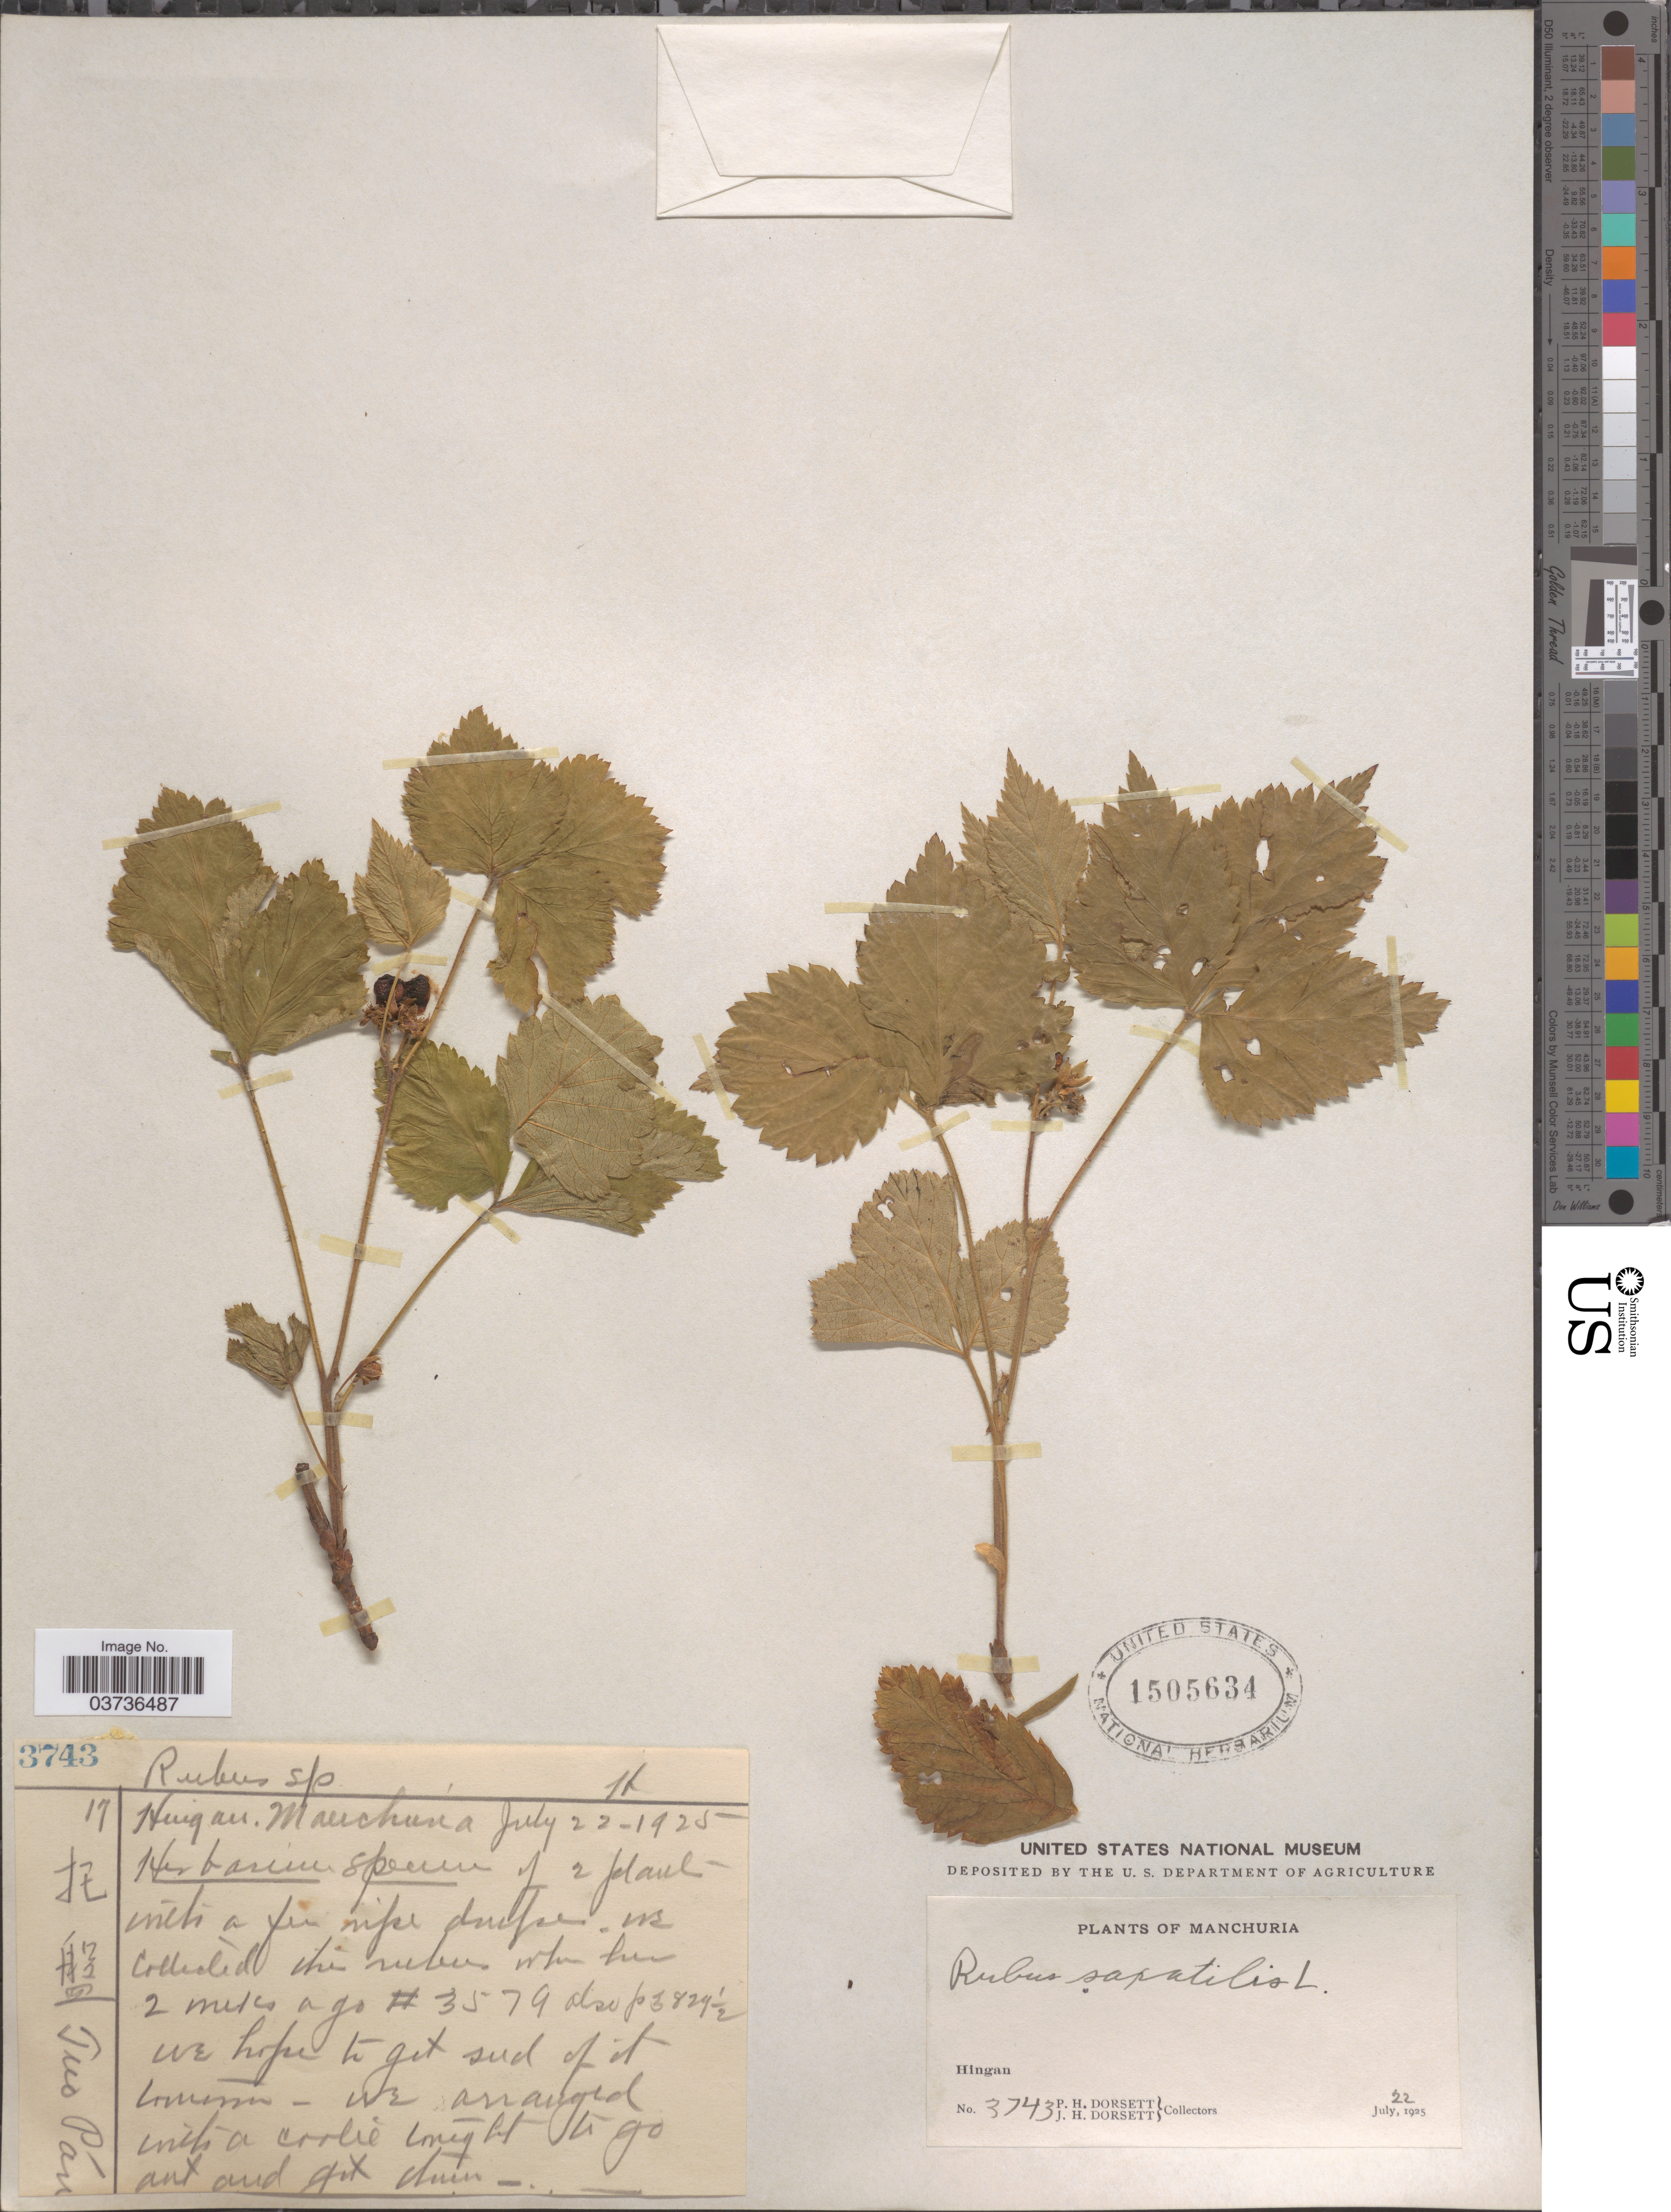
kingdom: Plantae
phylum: Tracheophyta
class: Magnoliopsida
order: Rosales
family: Rosaceae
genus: Rubus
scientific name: Rubus saxatilis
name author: L.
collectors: P. H. Dorsett & J. Dorsett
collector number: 3743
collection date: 1925-07-22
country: China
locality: Manchuria. Hingan.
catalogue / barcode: US 1505634